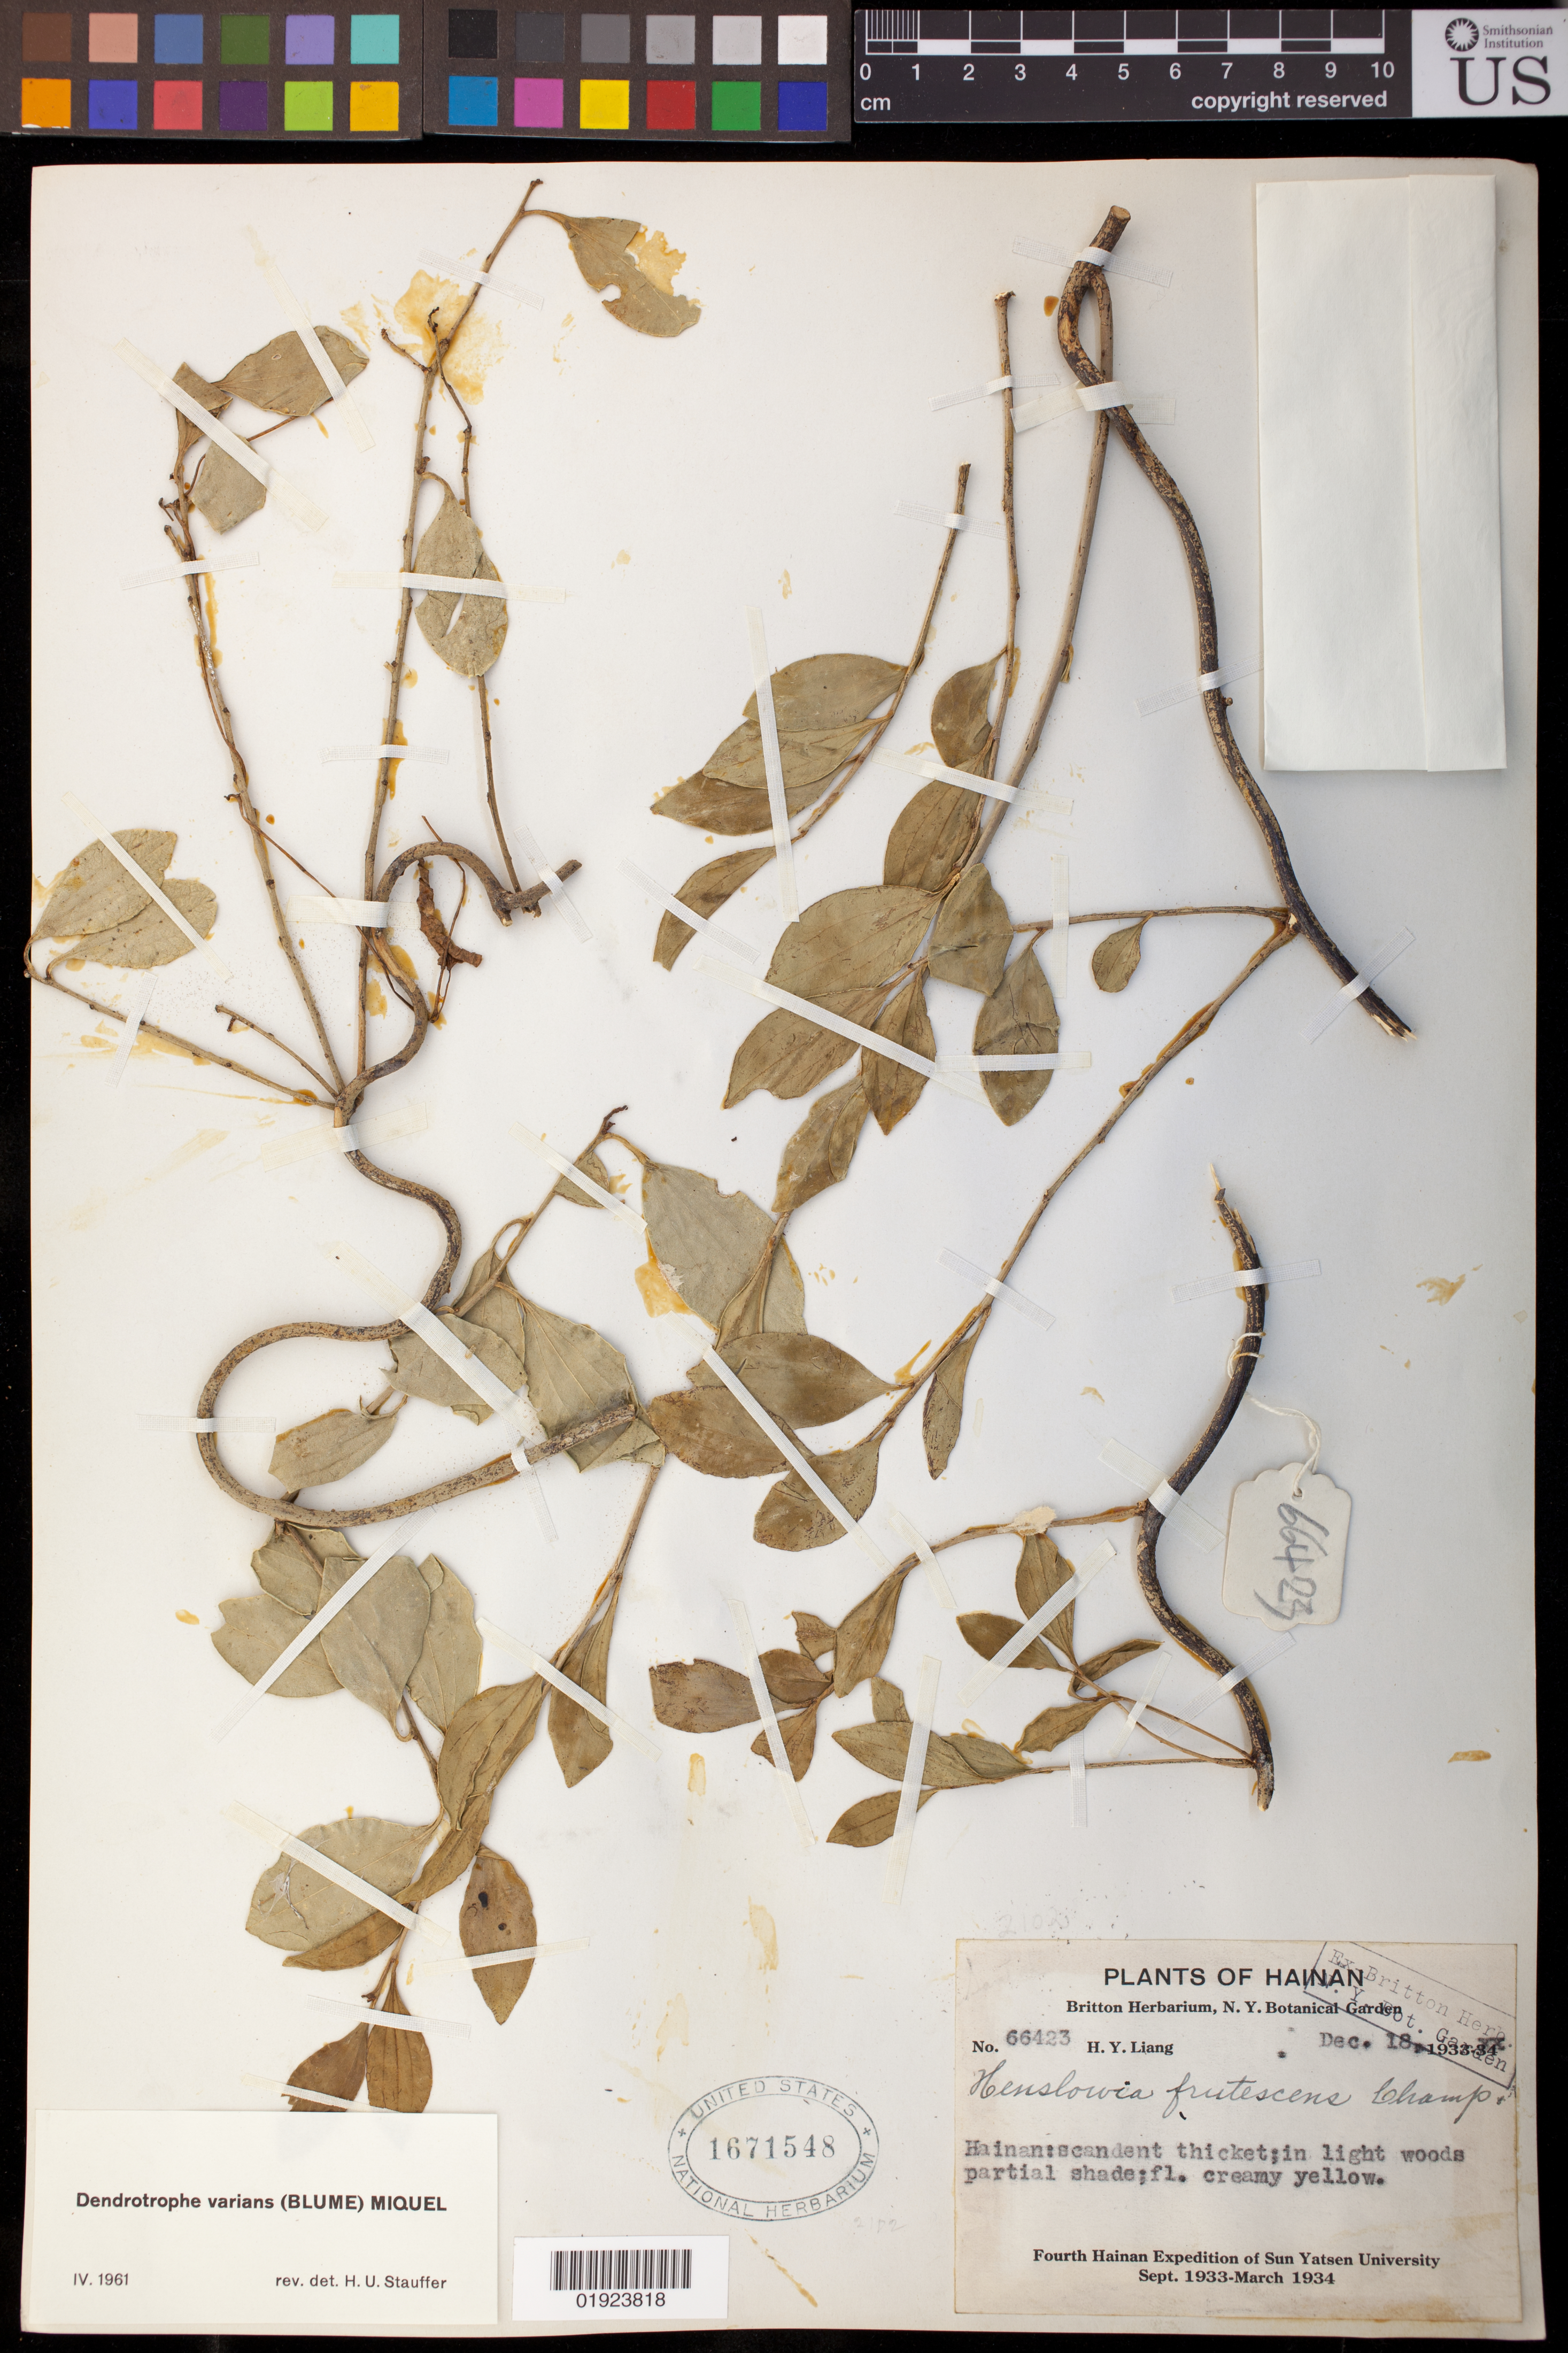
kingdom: Plantae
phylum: Tracheophyta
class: Magnoliopsida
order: Santalales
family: Amphorogynaceae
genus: Dendrotrophe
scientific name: Dendrotrophe varians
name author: (Blume) Miq.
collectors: H. Y. Liang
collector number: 66423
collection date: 1933-12-18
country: China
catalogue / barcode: US 1671548